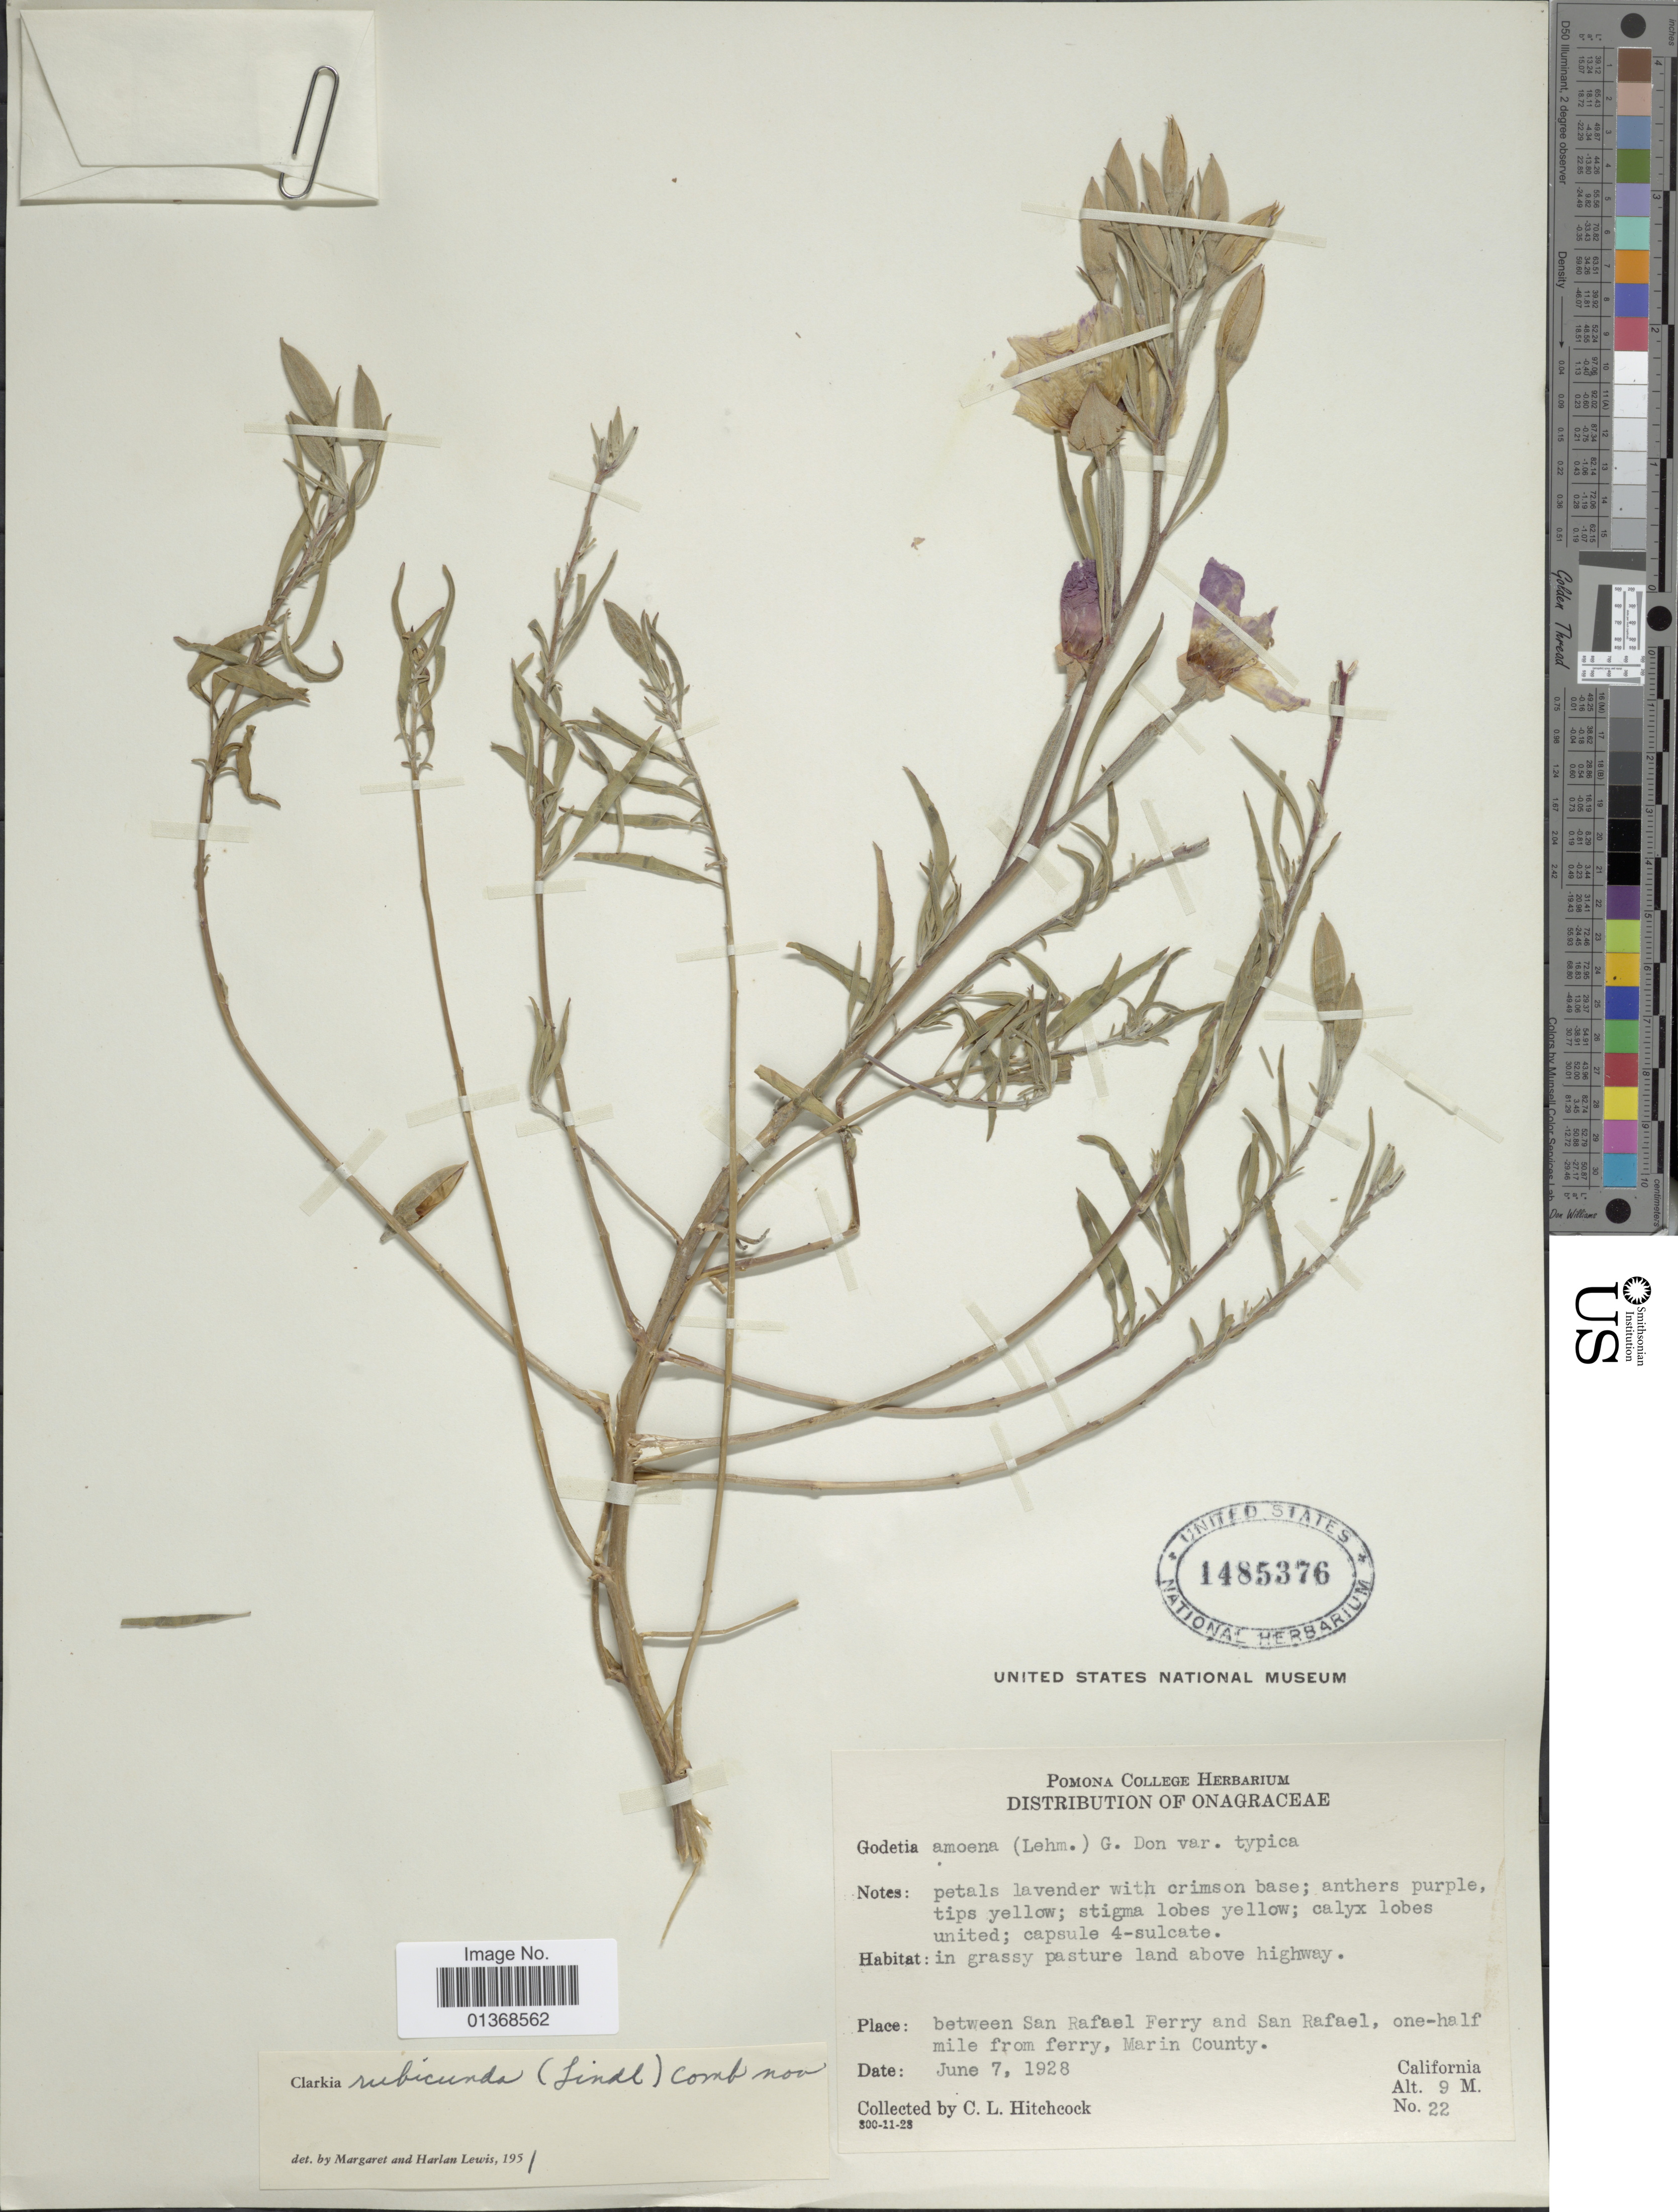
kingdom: Plantae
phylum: Tracheophyta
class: Magnoliopsida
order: Myrtales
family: Onagraceae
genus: Clarkia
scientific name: Clarkia rubicunda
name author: (Lindl.) F. H. Lewis & M.R. Lewis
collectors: C. L. Hitchcock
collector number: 22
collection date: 1928-06-07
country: United States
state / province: California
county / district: Marin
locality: Between San Rafael Ferry and San Rafael, one-half mile from ferry, Marin County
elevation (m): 9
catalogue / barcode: US 1485376